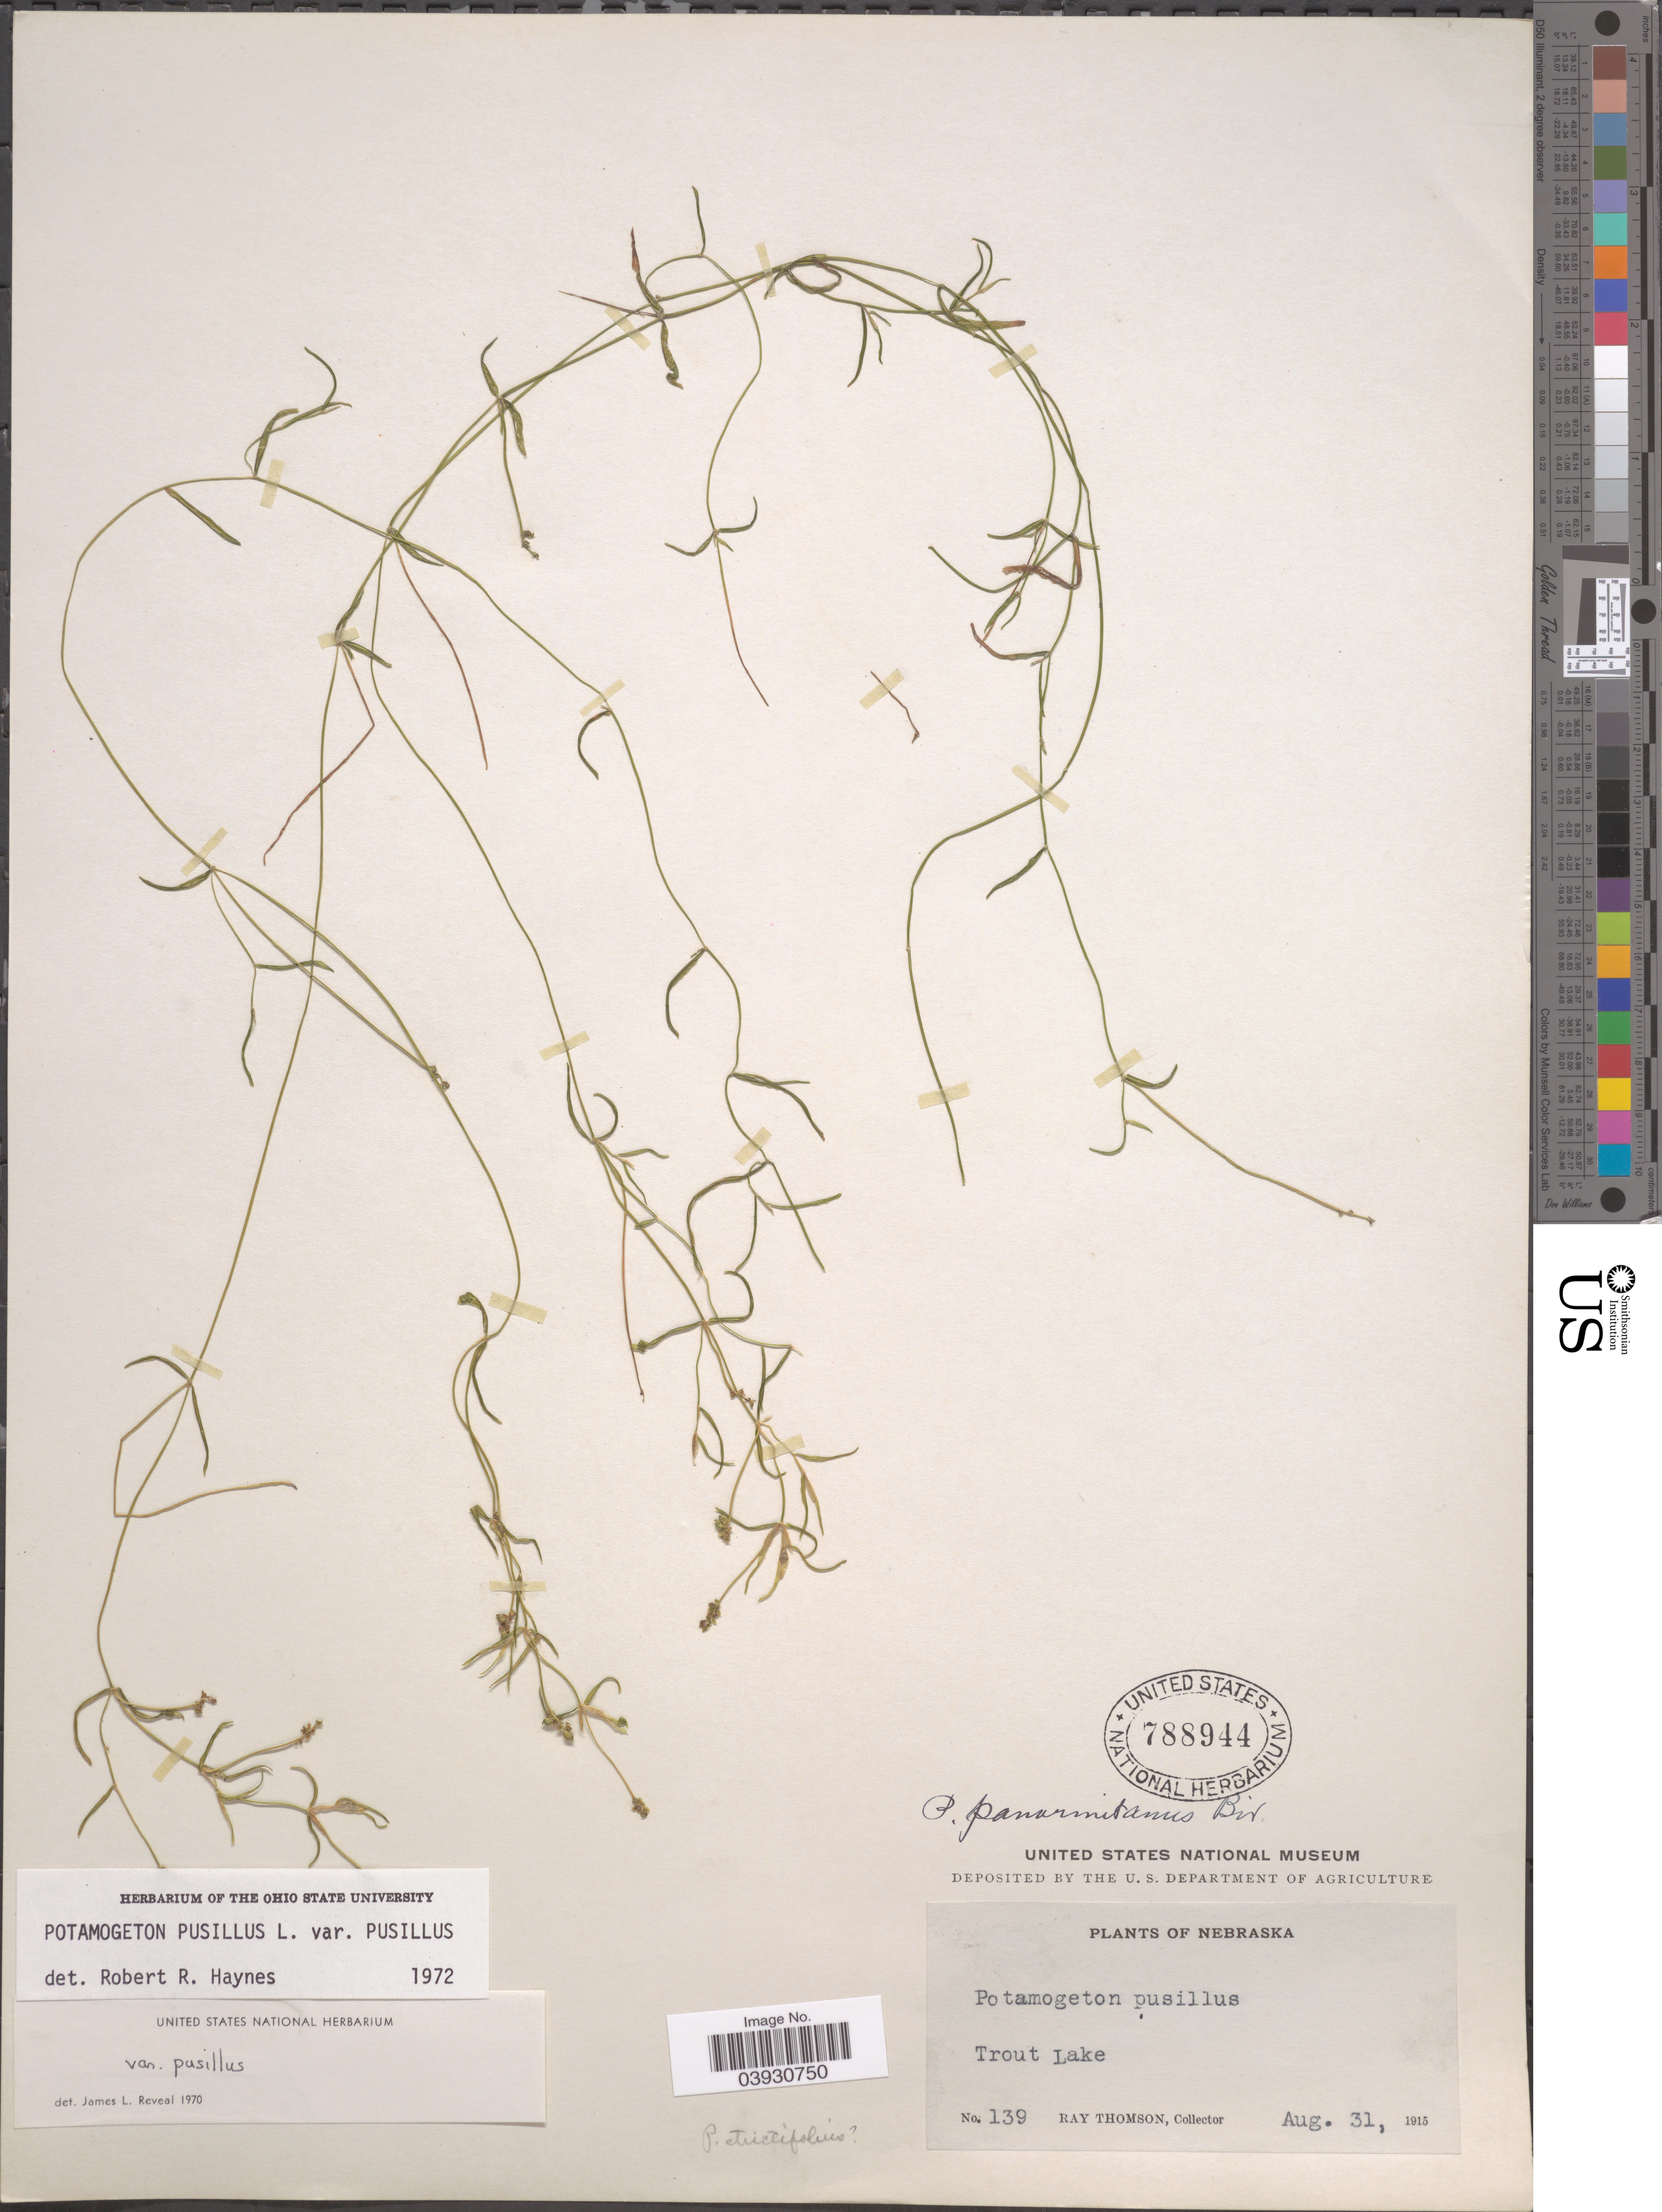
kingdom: Plantae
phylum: Tracheophyta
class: Liliopsida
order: Alismatales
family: Potamogetonaceae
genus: Potamogeton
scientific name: Potamogeton pusillus var. pusillus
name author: L.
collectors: R. Thomson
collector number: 139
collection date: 1915-08-31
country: United States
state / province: Nebraska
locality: Trout Lake.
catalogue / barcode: US 788944